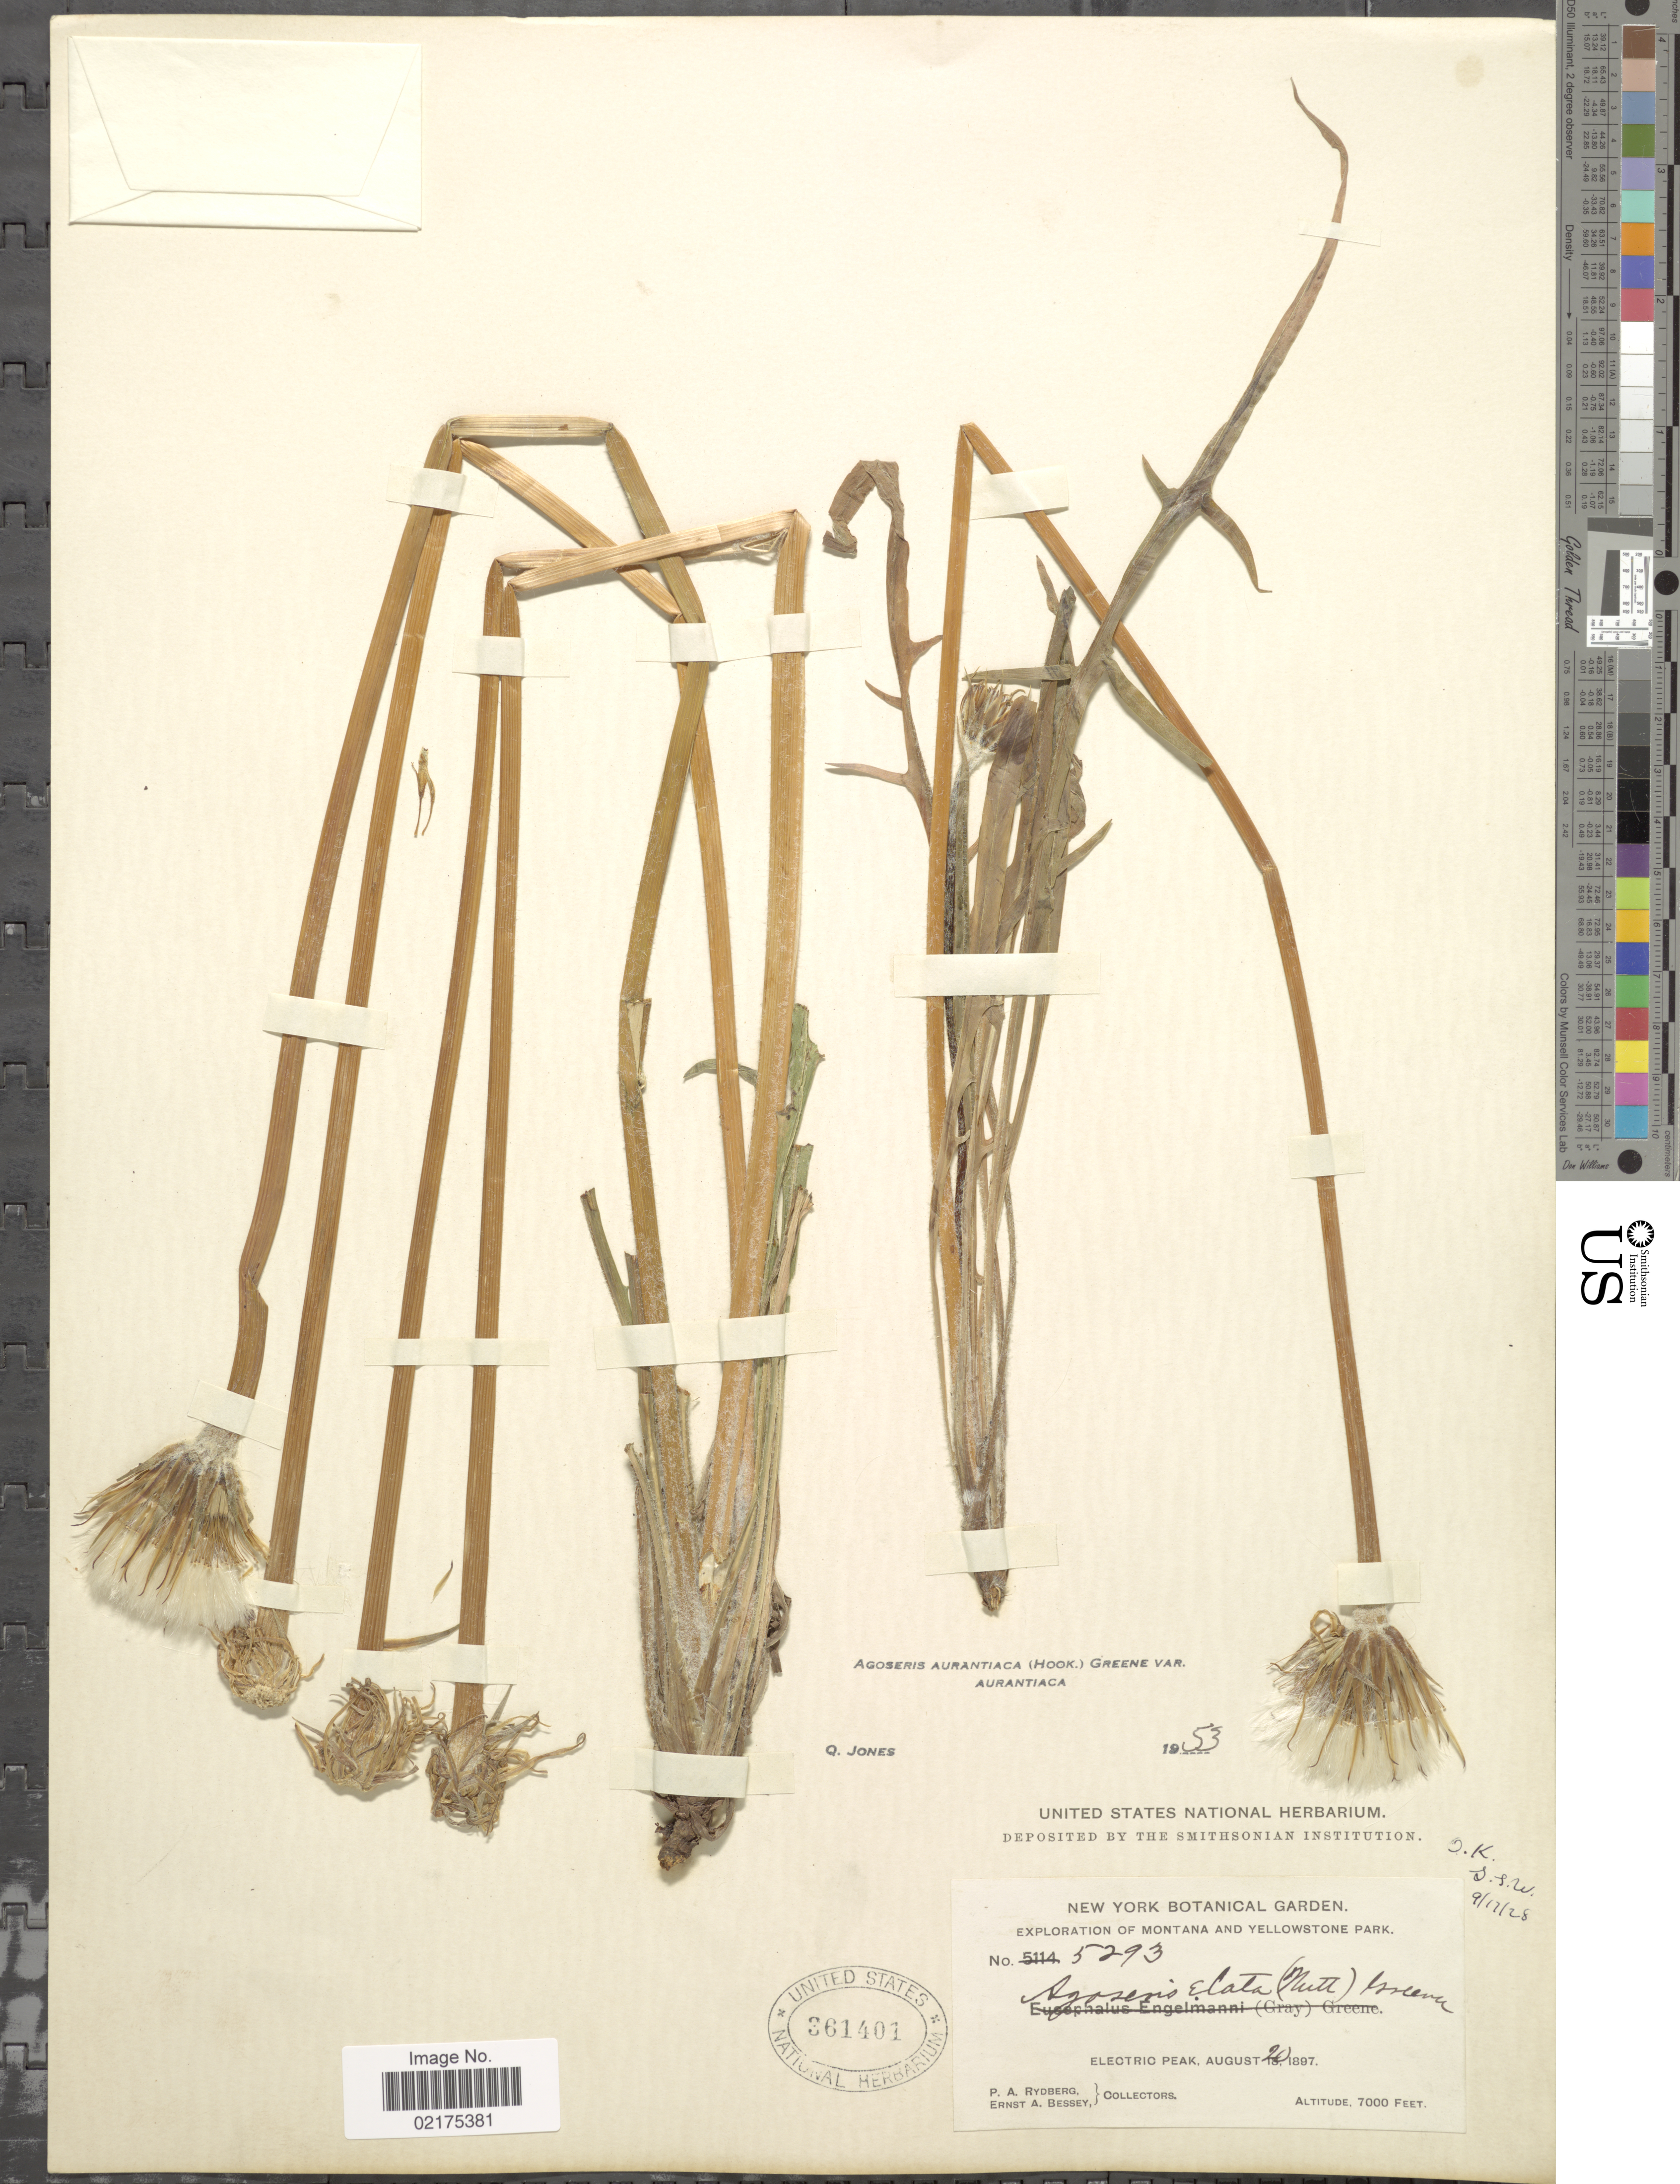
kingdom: Plantae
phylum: Tracheophyta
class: Magnoliopsida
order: Asterales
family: Asteraceae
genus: Agoseris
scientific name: Agoseris aurantiaca var. aurantiaca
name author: (Hook.) Greene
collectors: P. A. Rydberg & E. A. Bessey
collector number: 5293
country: United States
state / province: Montana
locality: Yellowstone Park, Electric Peak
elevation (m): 2134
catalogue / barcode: US 361401